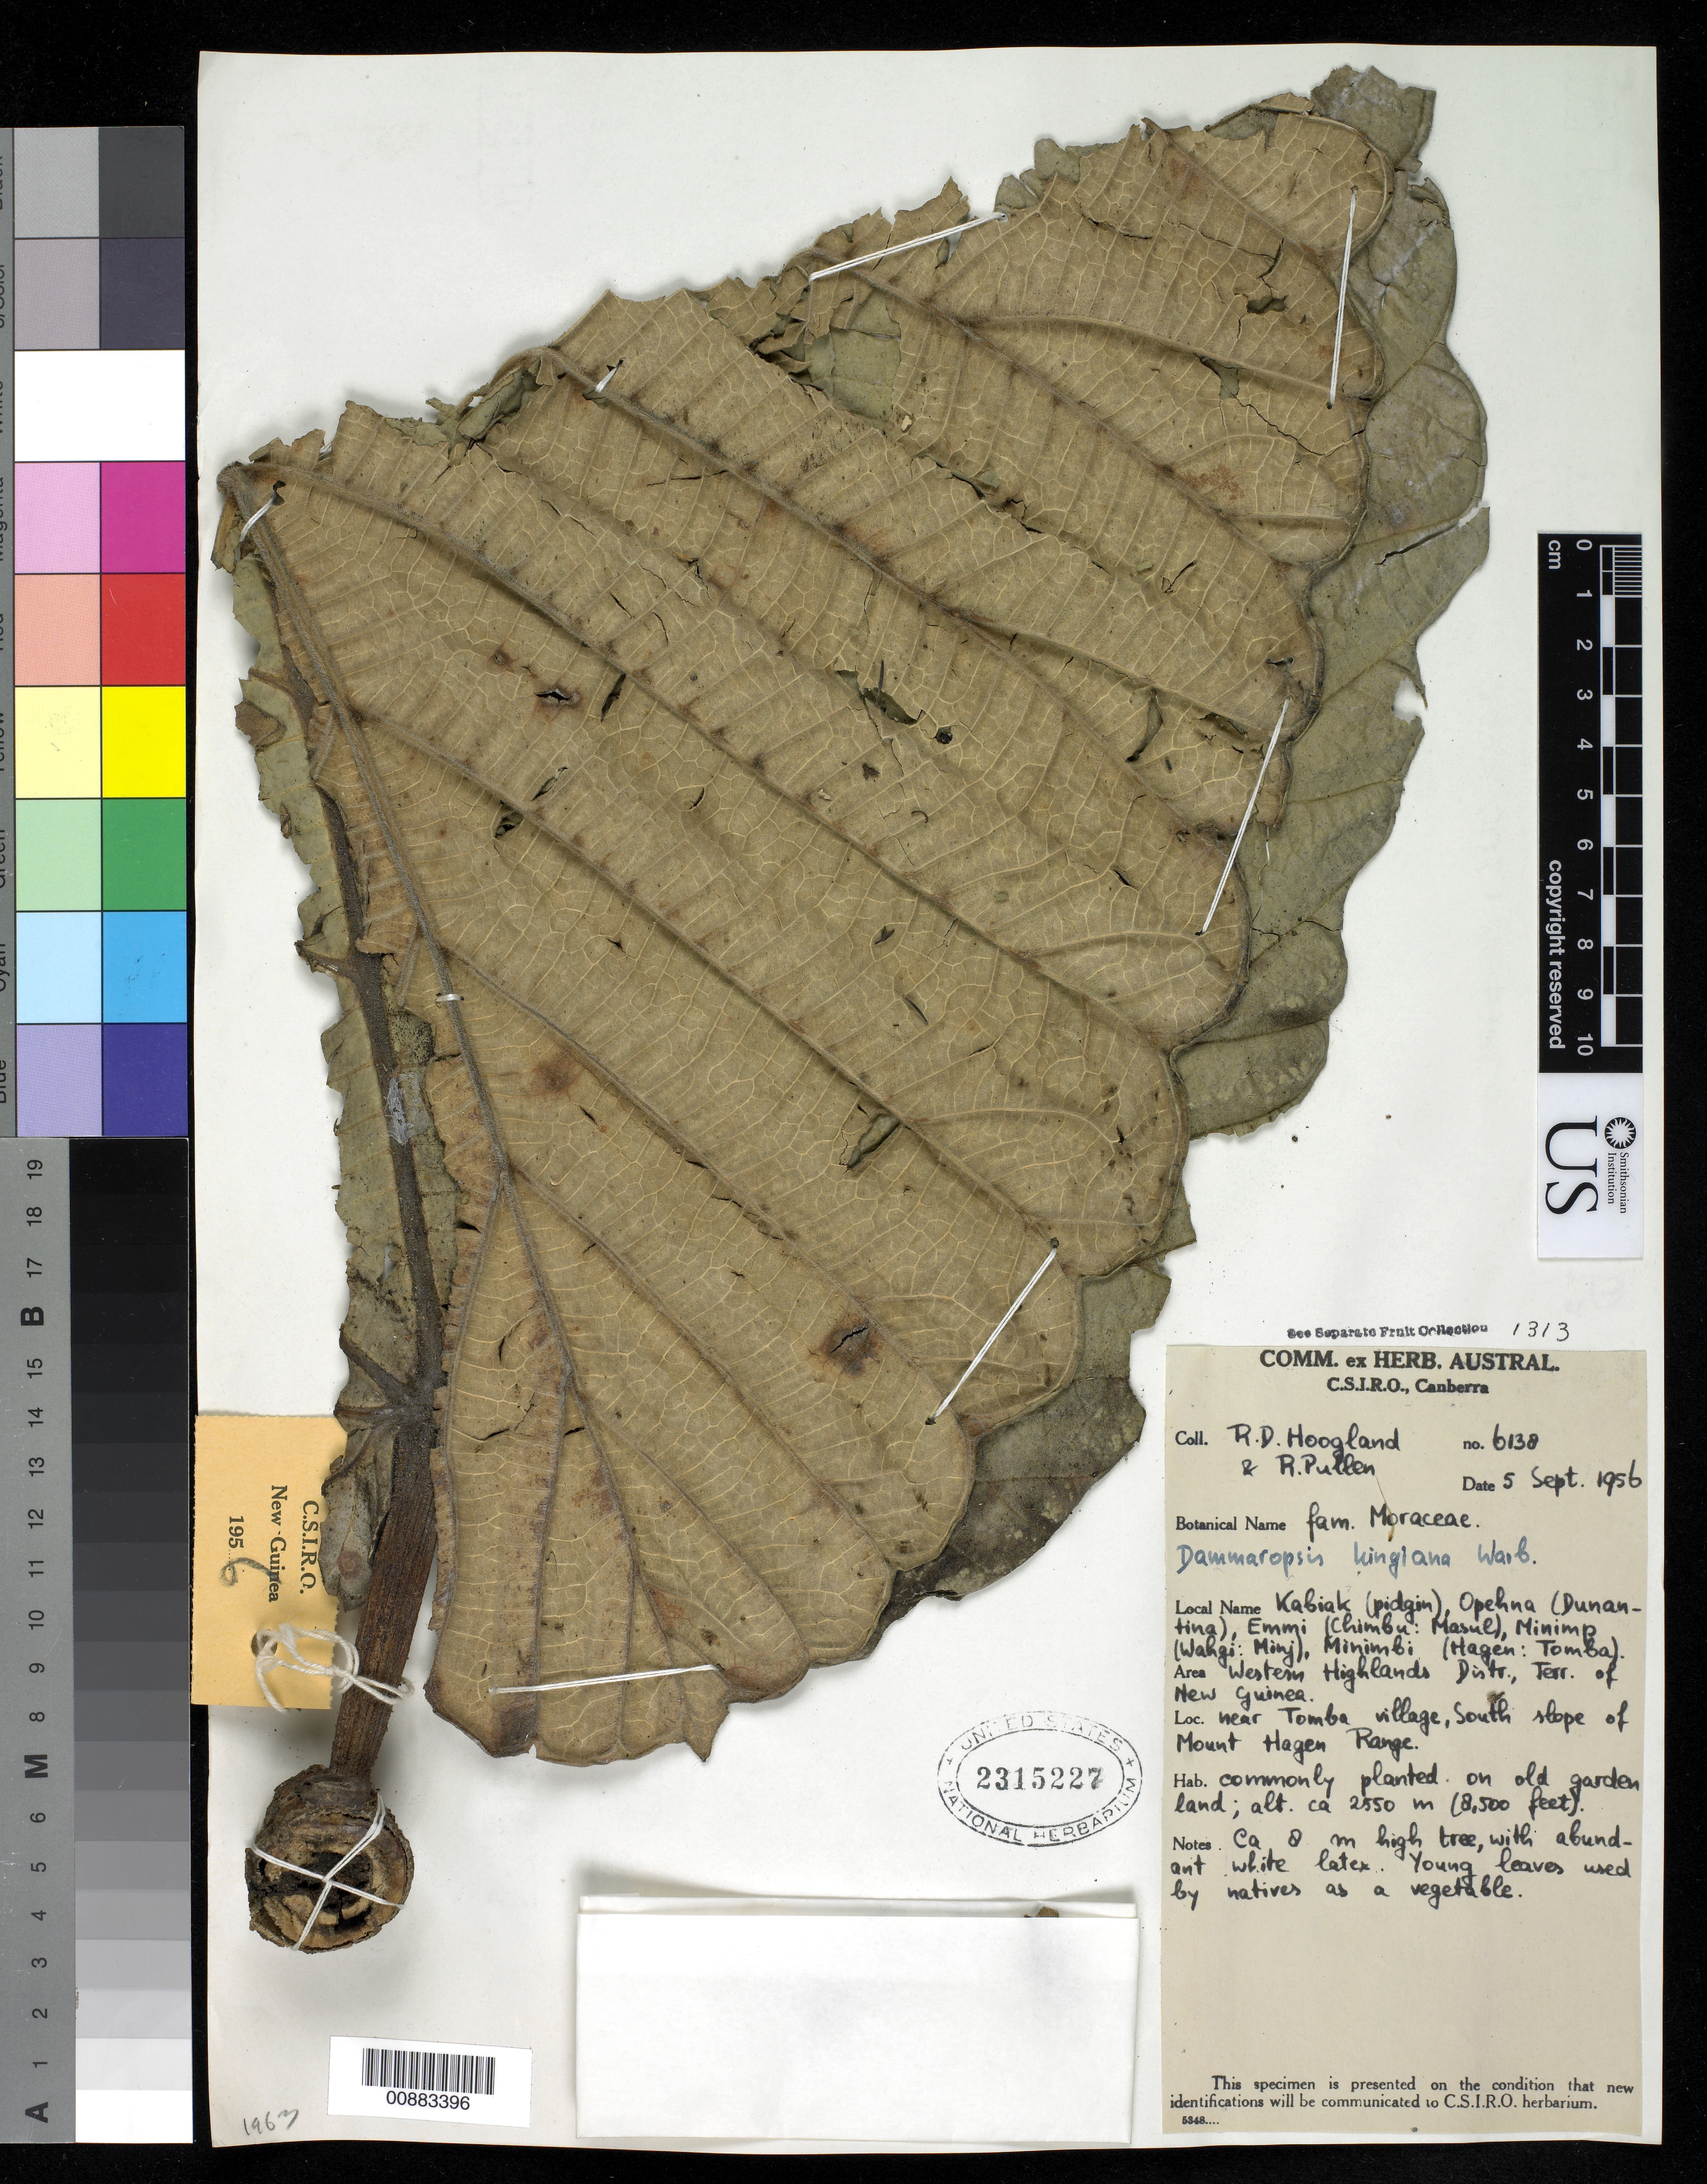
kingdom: Plantae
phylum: Tracheophyta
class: Magnoliopsida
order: Rosales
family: Moraceae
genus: Ficus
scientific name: Ficus dammaropsis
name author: Diels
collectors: R. D. Hoogland & R. Pullen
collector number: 6138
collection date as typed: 05 Sep 1956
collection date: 1956-09-05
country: Papua New Guinea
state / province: Western Highlands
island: New Guinea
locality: Near Tomba village, on the south slope of Mt. Hagen range, territory of New Guinea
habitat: commonly planted on old garden land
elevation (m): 2550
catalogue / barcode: US 2315227